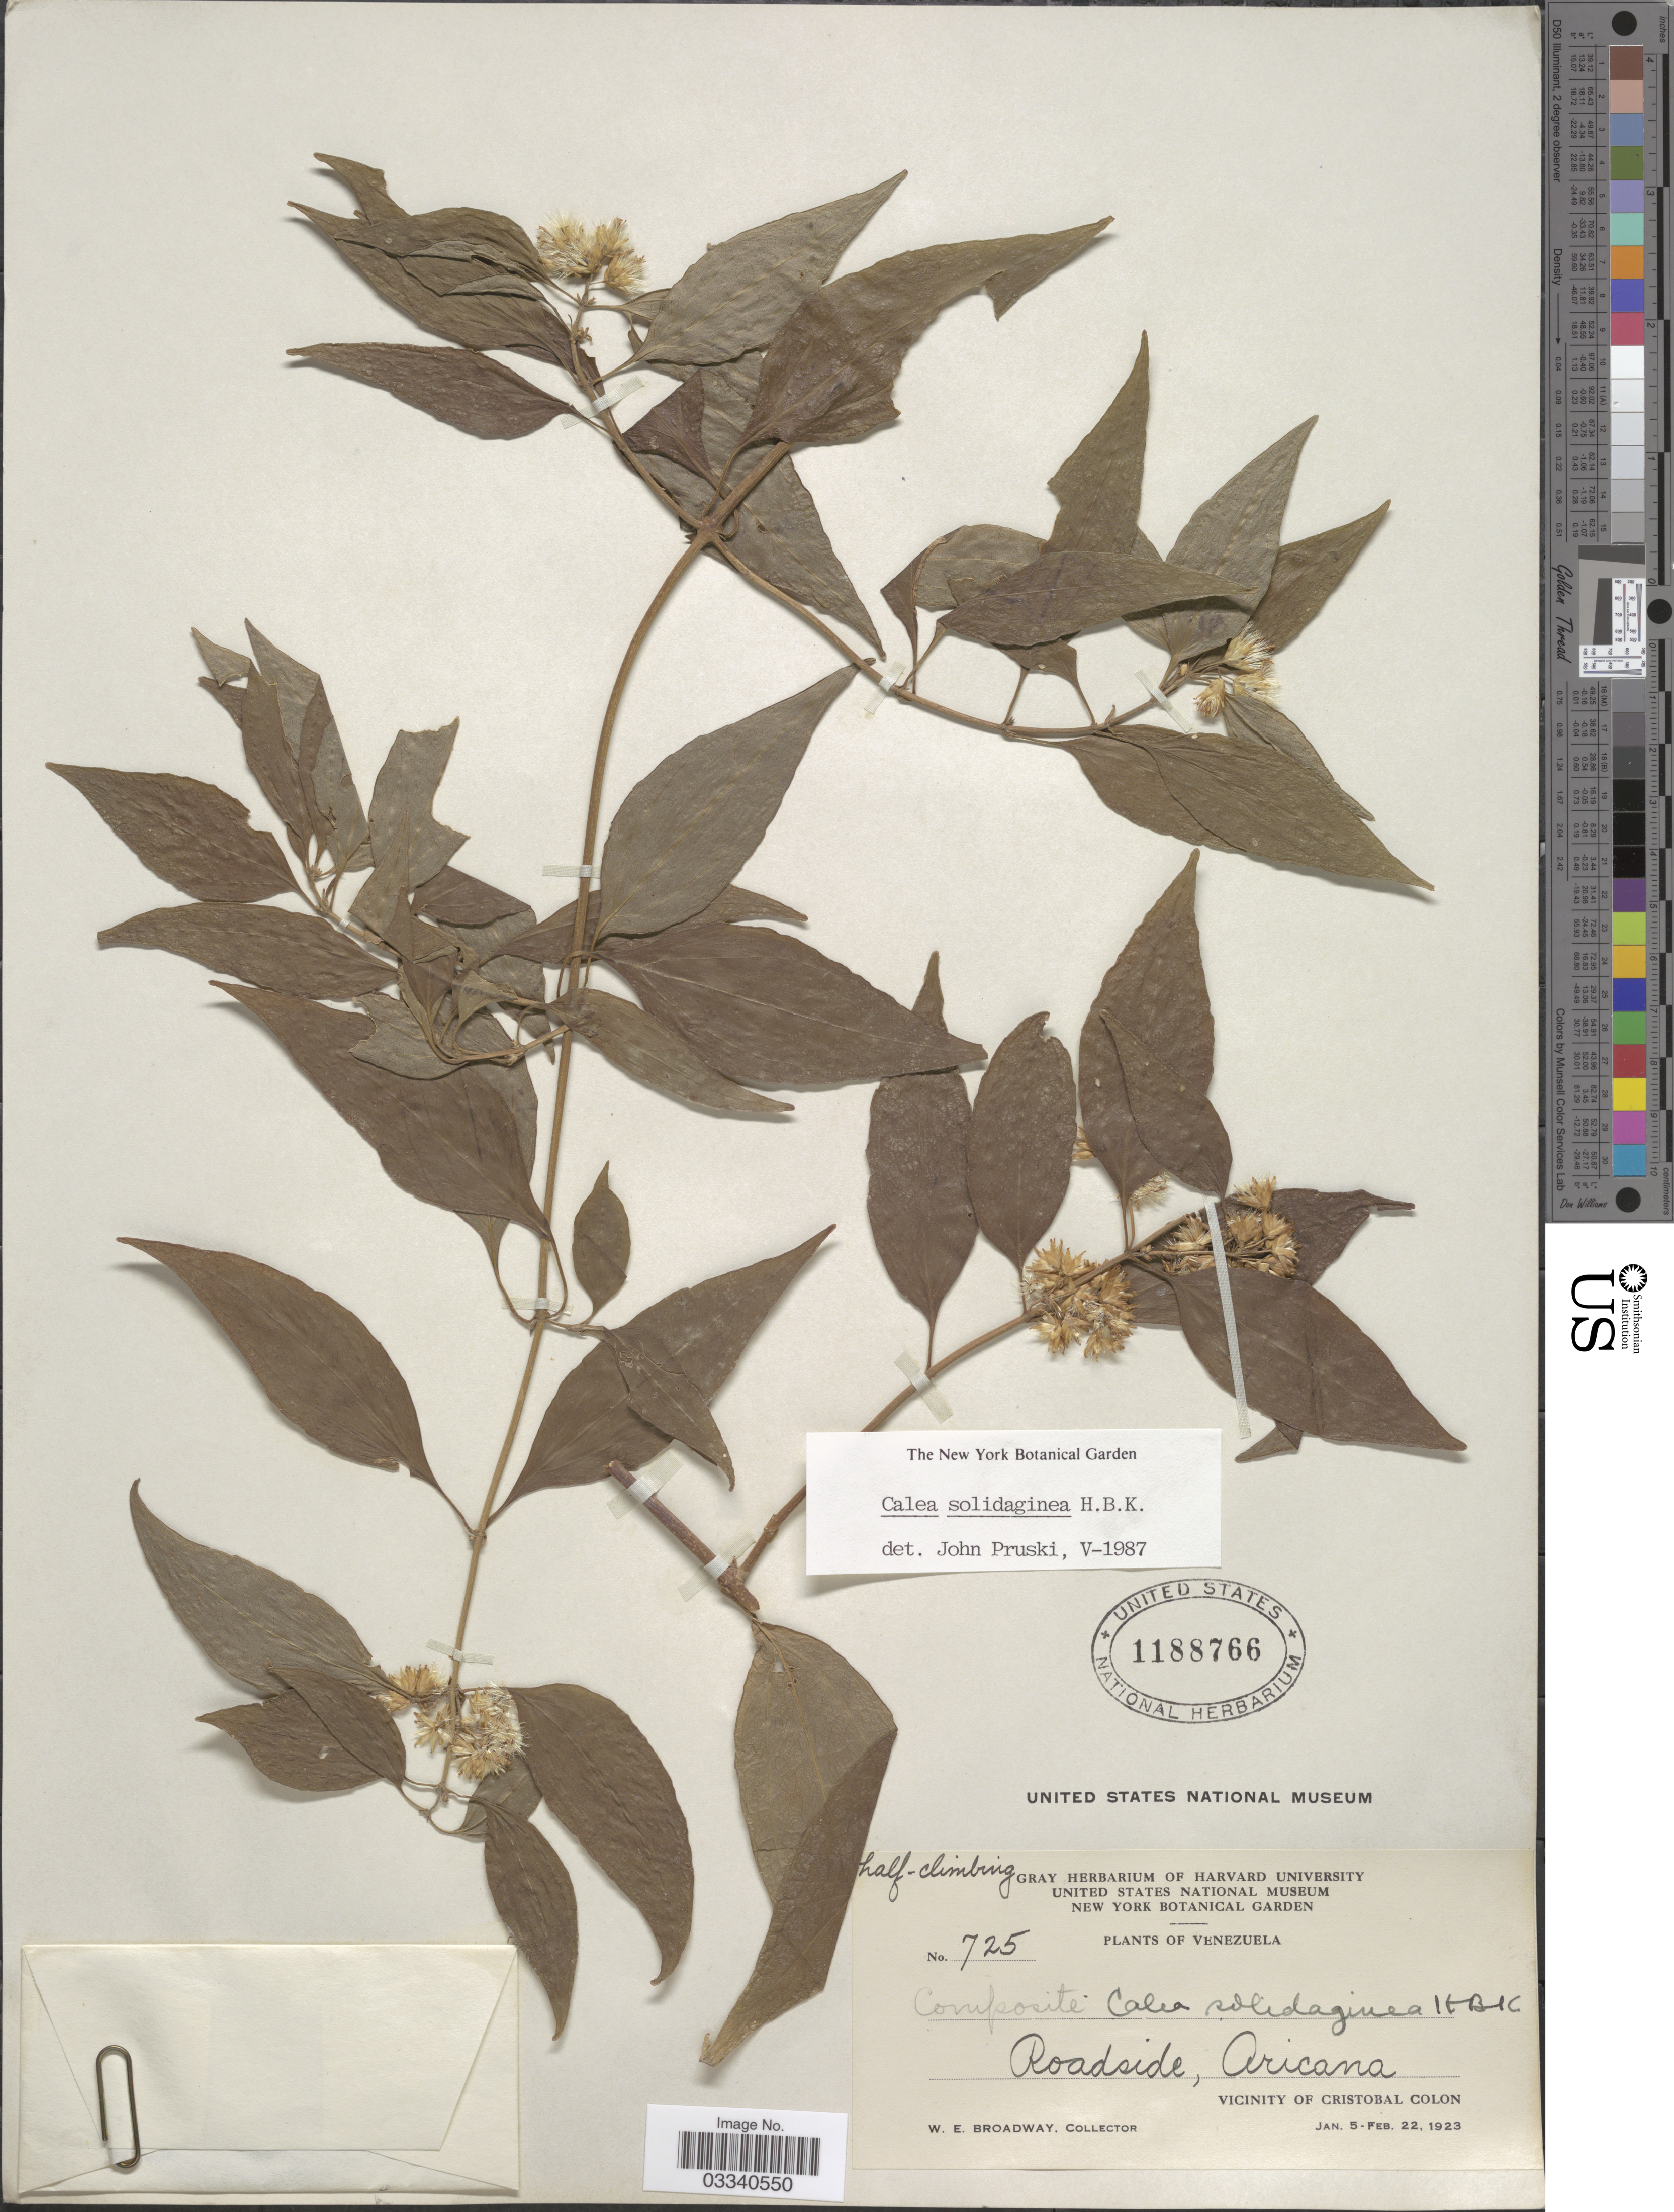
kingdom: Plantae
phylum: Tracheophyta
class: Magnoliopsida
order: Asterales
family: Asteraceae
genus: Calea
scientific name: Calea solidaginea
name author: Kunth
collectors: W. E. Broadway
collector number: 725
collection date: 1923-01-05/1923-02-22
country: Venezuela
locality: Roadside, Aricana. Vicinity of Cristobal Colon.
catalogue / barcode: US 1188766